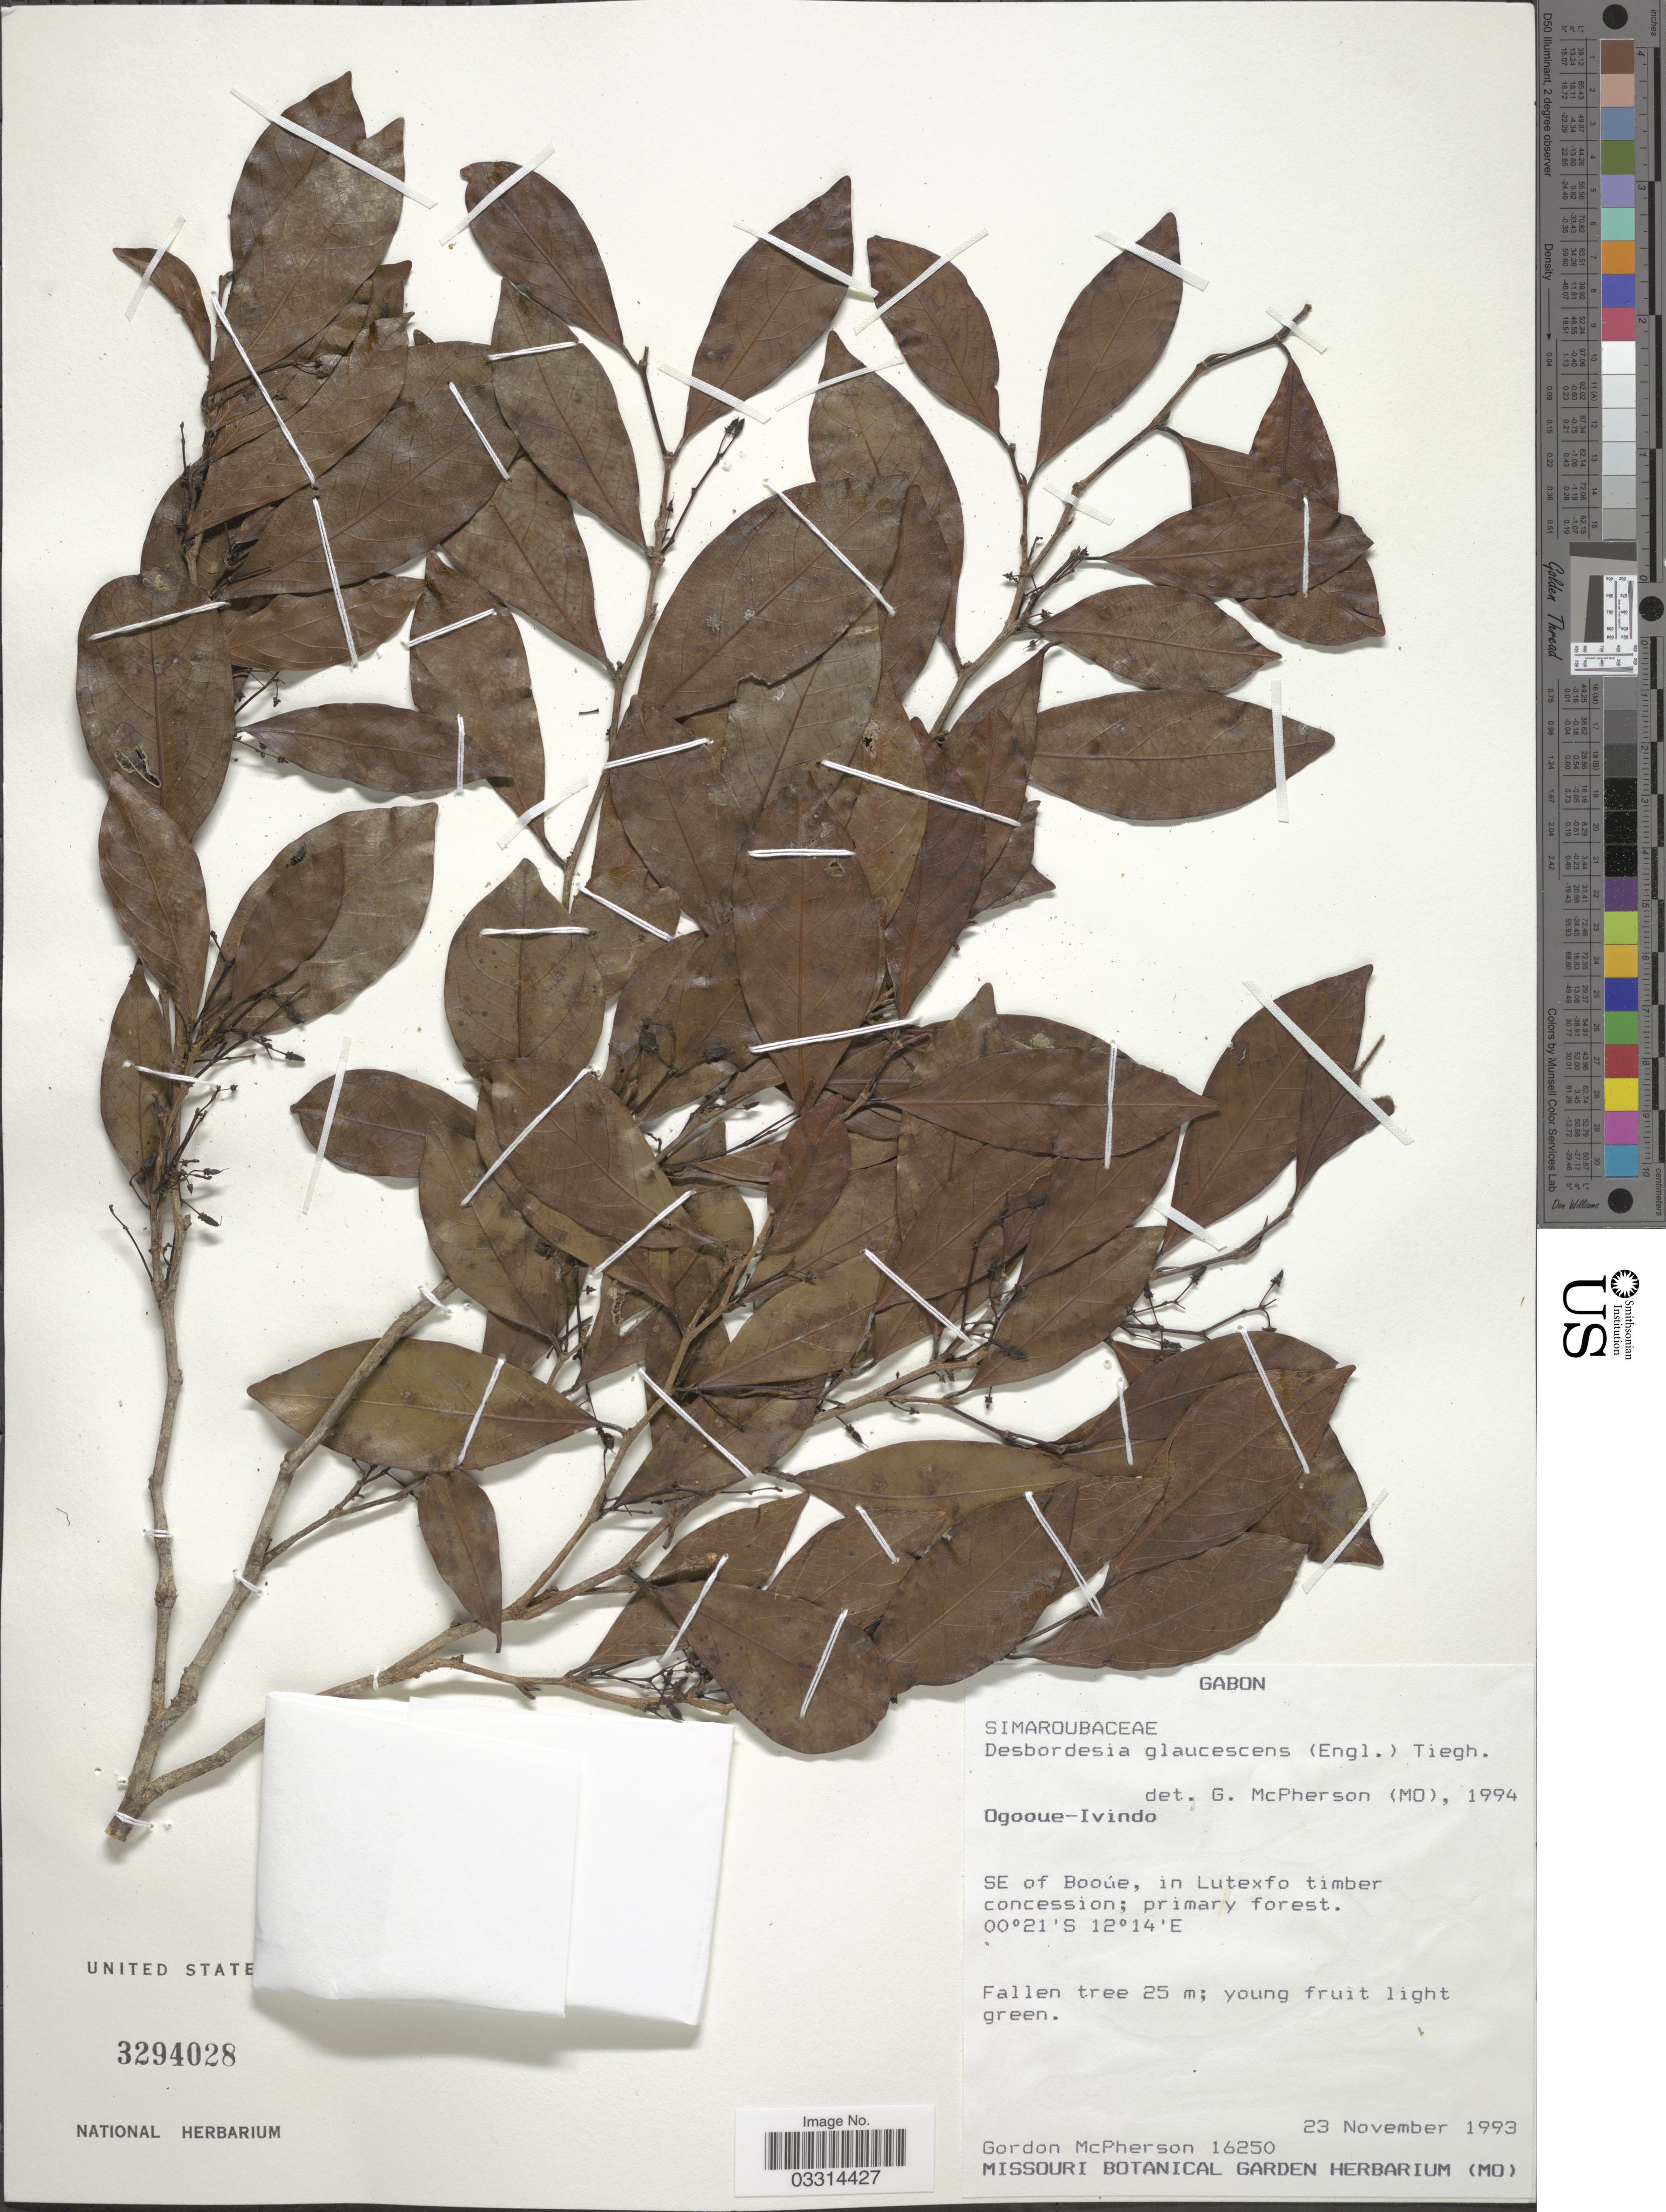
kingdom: Plantae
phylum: Tracheophyta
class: Magnoliopsida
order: Malpighiales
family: Irvingiaceae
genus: Desbordesia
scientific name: Desbordesia glaucescens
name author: (Engl.) Tiegh.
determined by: McPherson, G. D., (MO), Missouri Botanical Garden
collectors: G. D. McPherson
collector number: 16250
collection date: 1993-11-23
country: Gabon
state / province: Ogooue-Ivindo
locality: SE of Booúe, in Lutexfo timber concession.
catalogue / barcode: US 3294028